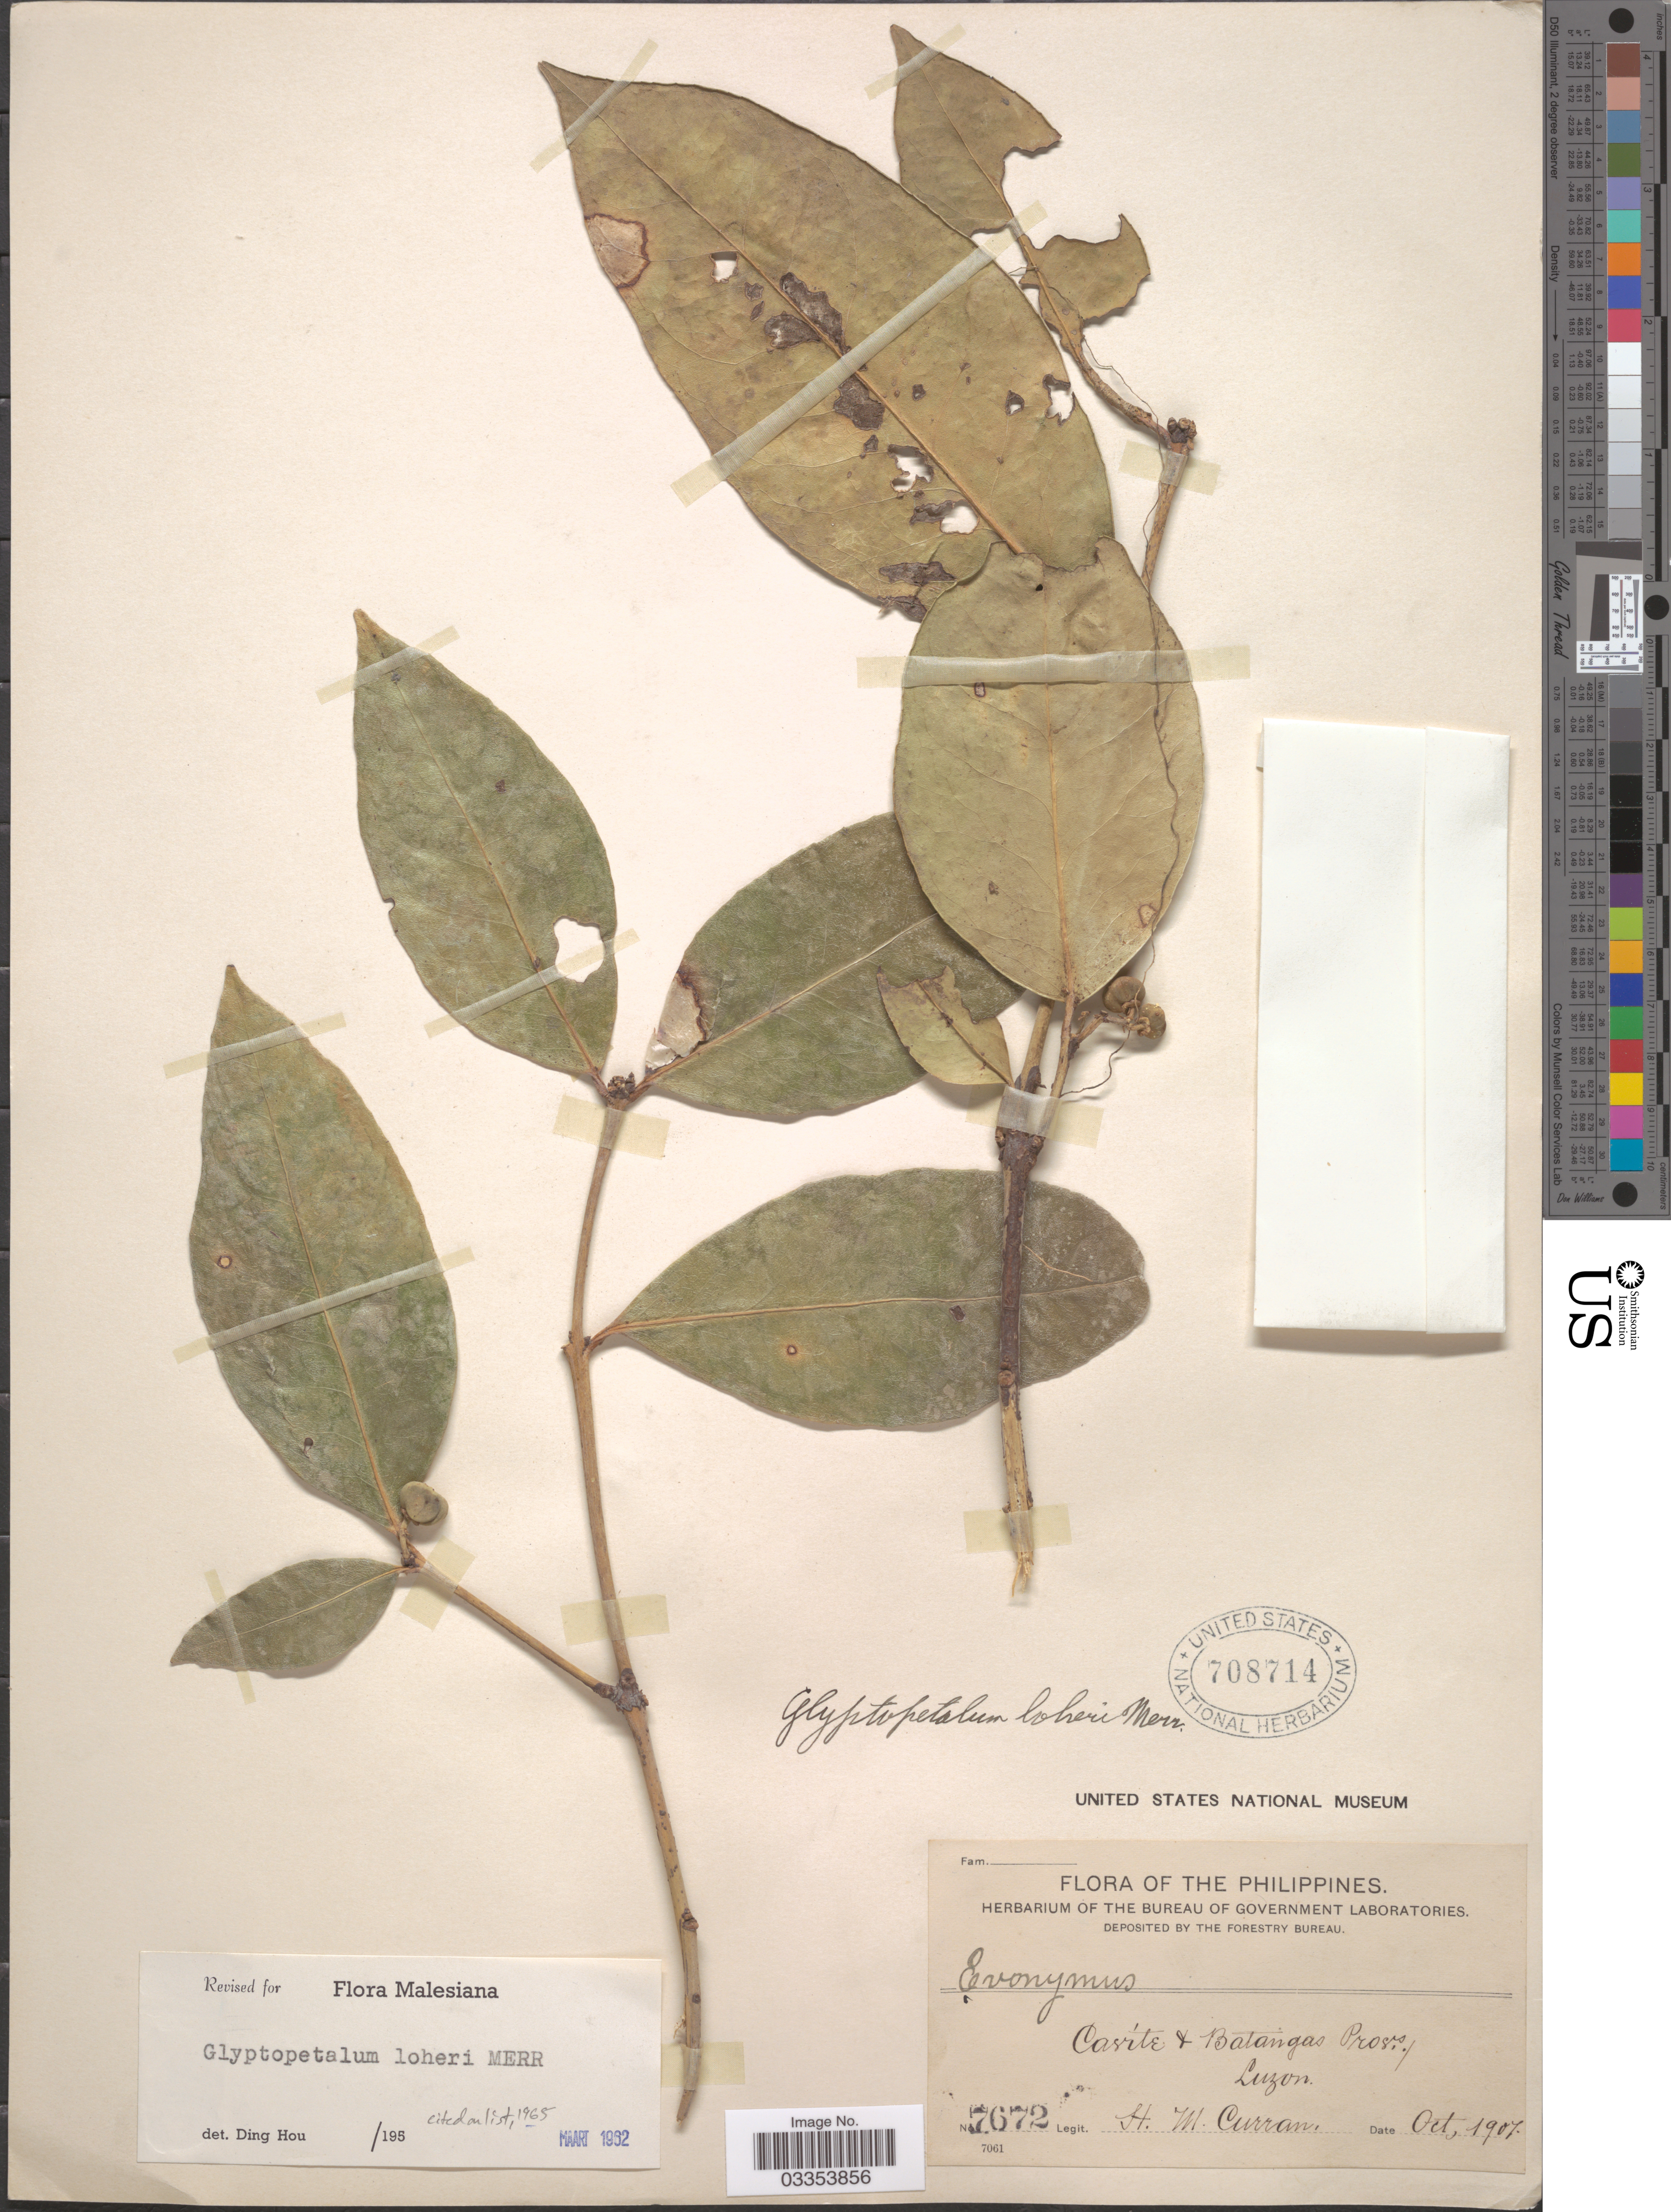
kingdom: Plantae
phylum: Tracheophyta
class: Magnoliopsida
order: Celastrales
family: Celastraceae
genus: Glyptopetalum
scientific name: Glyptopetalum loheri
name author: Merr.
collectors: H. M. Curran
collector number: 7672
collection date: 1907-10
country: Philippines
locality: Cavite & Batangas Prov., Luzon.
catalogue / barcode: US 708714